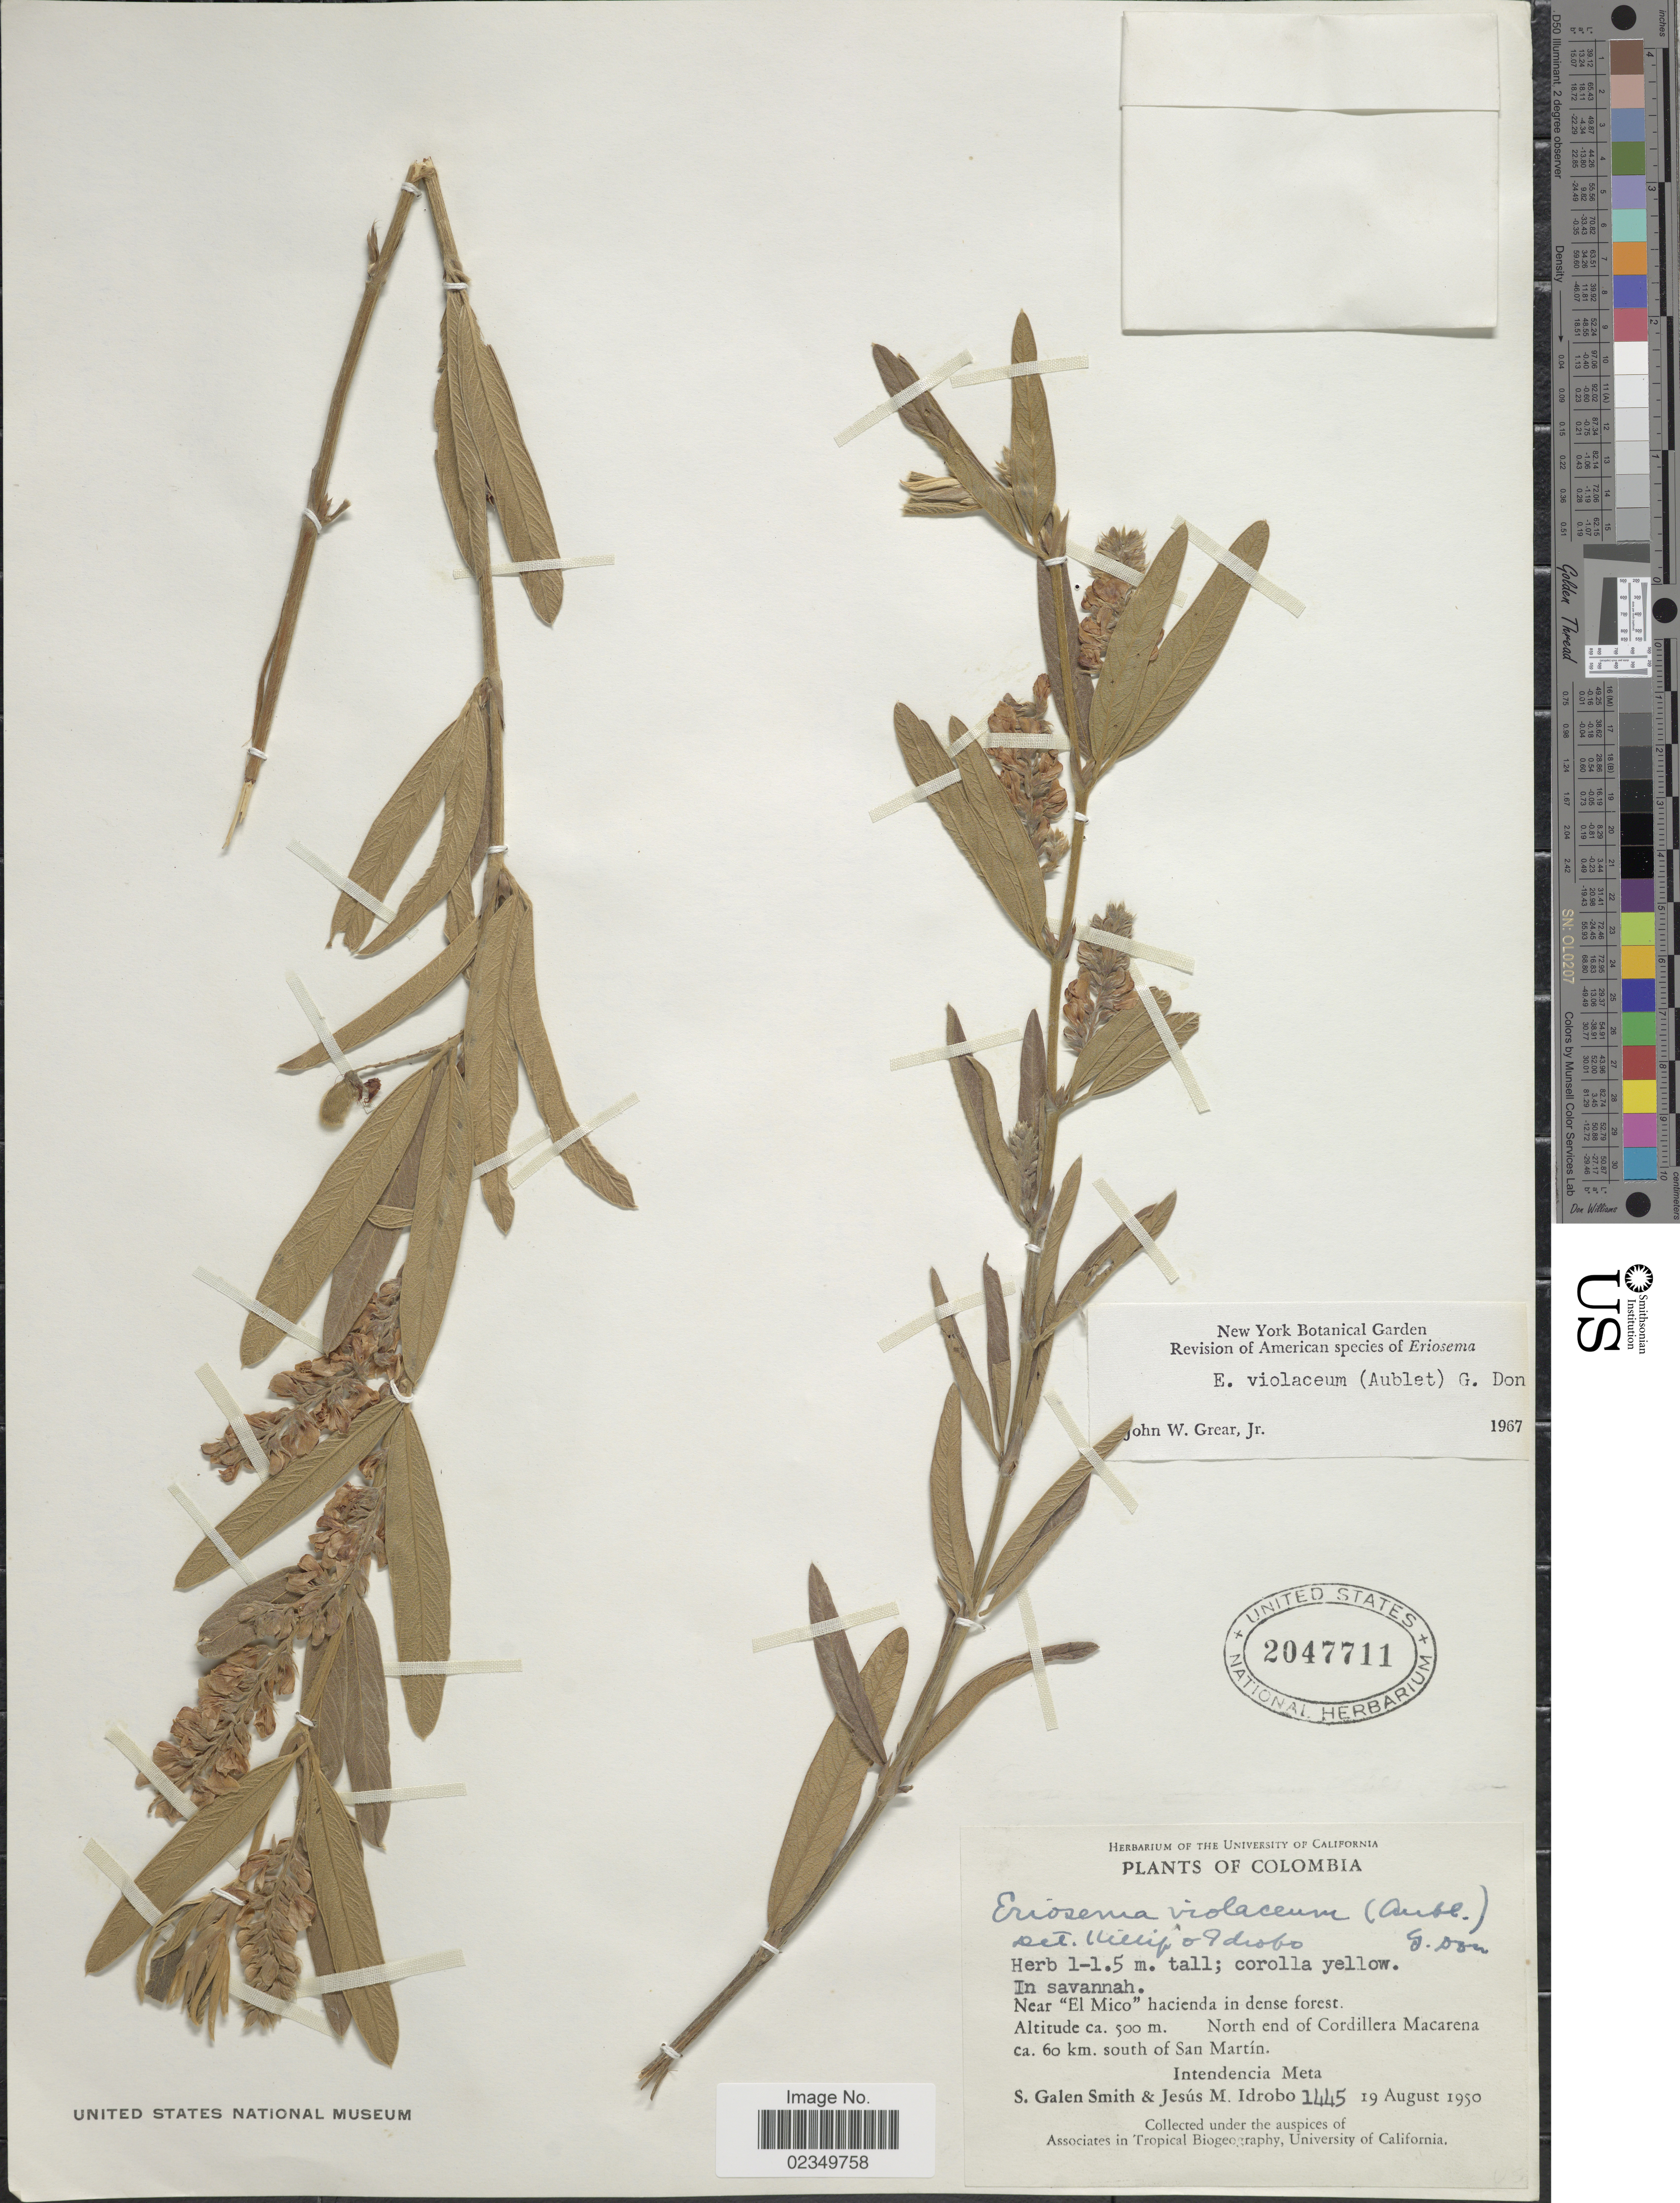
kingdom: Plantae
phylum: Tracheophyta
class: Magnoliopsida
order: Fabales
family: Fabaceae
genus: Eriosema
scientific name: Eriosema violaceum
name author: (Aubl.) G. Don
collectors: S. G. Smith & J. M. Idrobo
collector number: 1445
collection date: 1950-08-19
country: Colombia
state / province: Meta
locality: Near "El Mico" hacienda in dense forest. North end of Cordillera Macarena ca. 60 km. south of San Martin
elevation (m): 500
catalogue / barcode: US 2047711